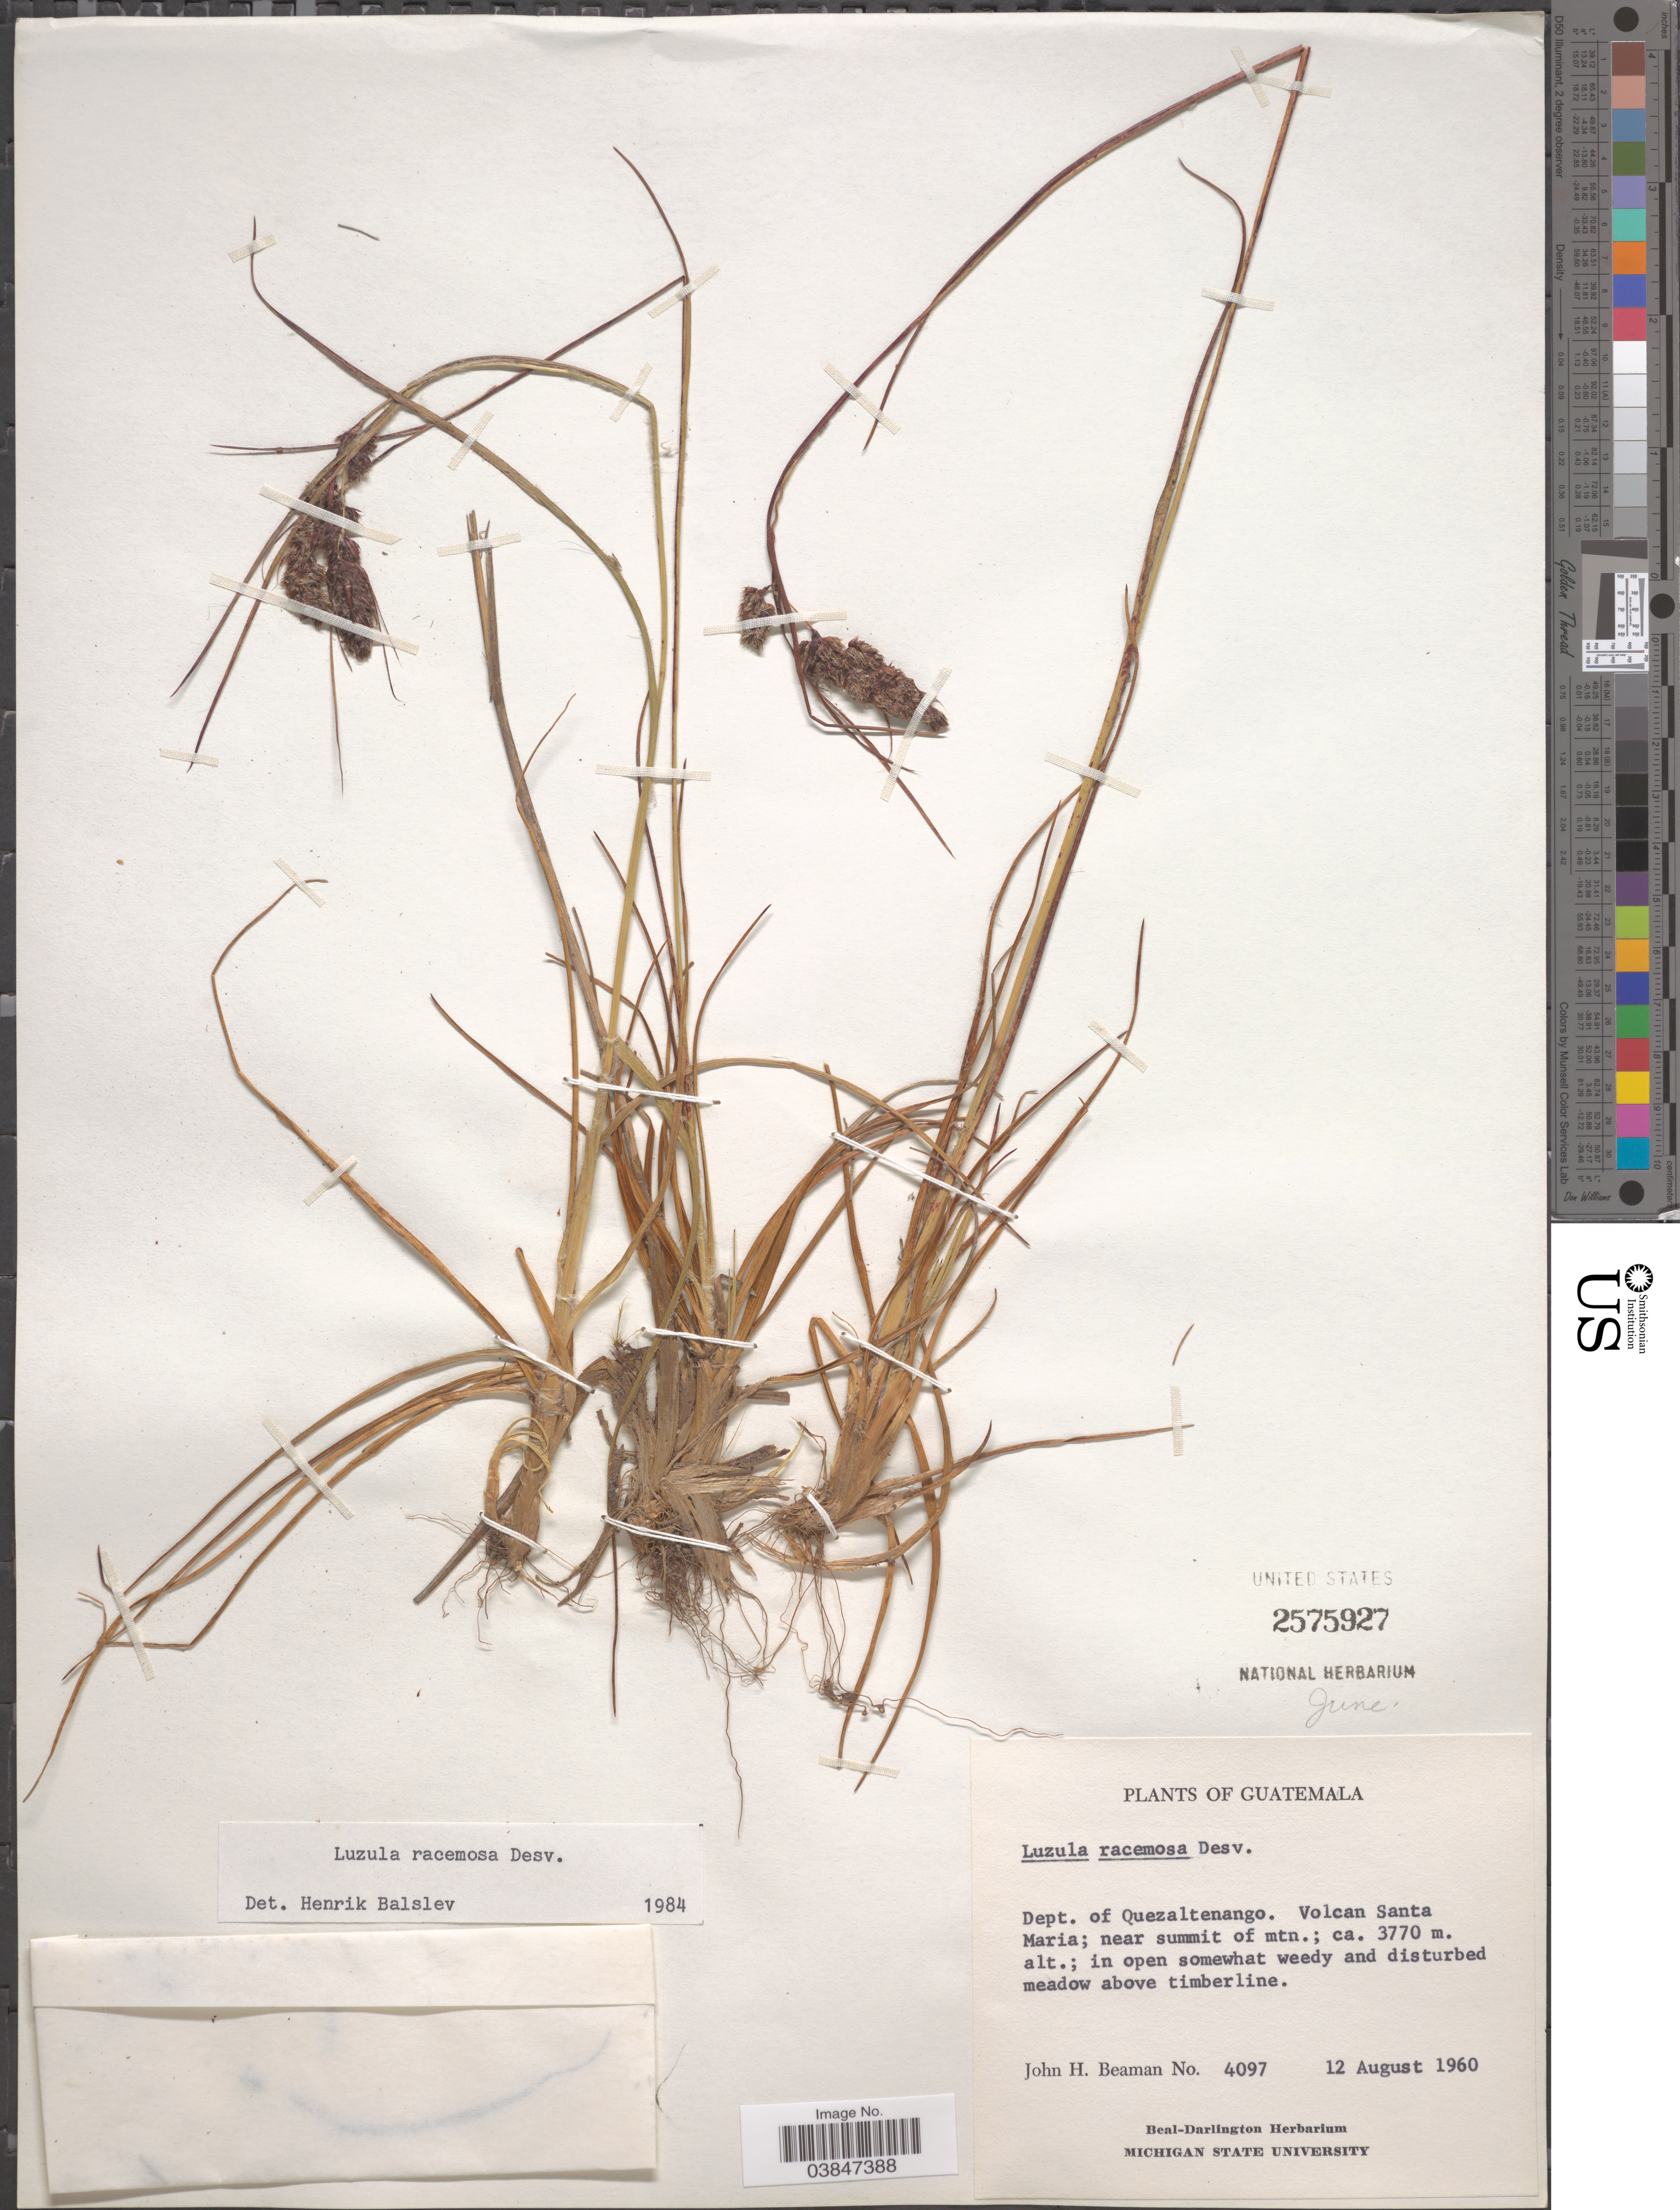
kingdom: Plantae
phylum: Tracheophyta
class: Liliopsida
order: Poales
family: Juncaceae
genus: Luzula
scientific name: Luzula racemosa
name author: Desv.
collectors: J. H. Beaman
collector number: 4097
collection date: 1960-08-12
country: Guatemala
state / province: Quetzaltenango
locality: Dept. of Quezaltenango. Volcan Santa Maria; near summit of mtn.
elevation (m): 3770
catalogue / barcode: US 2575927